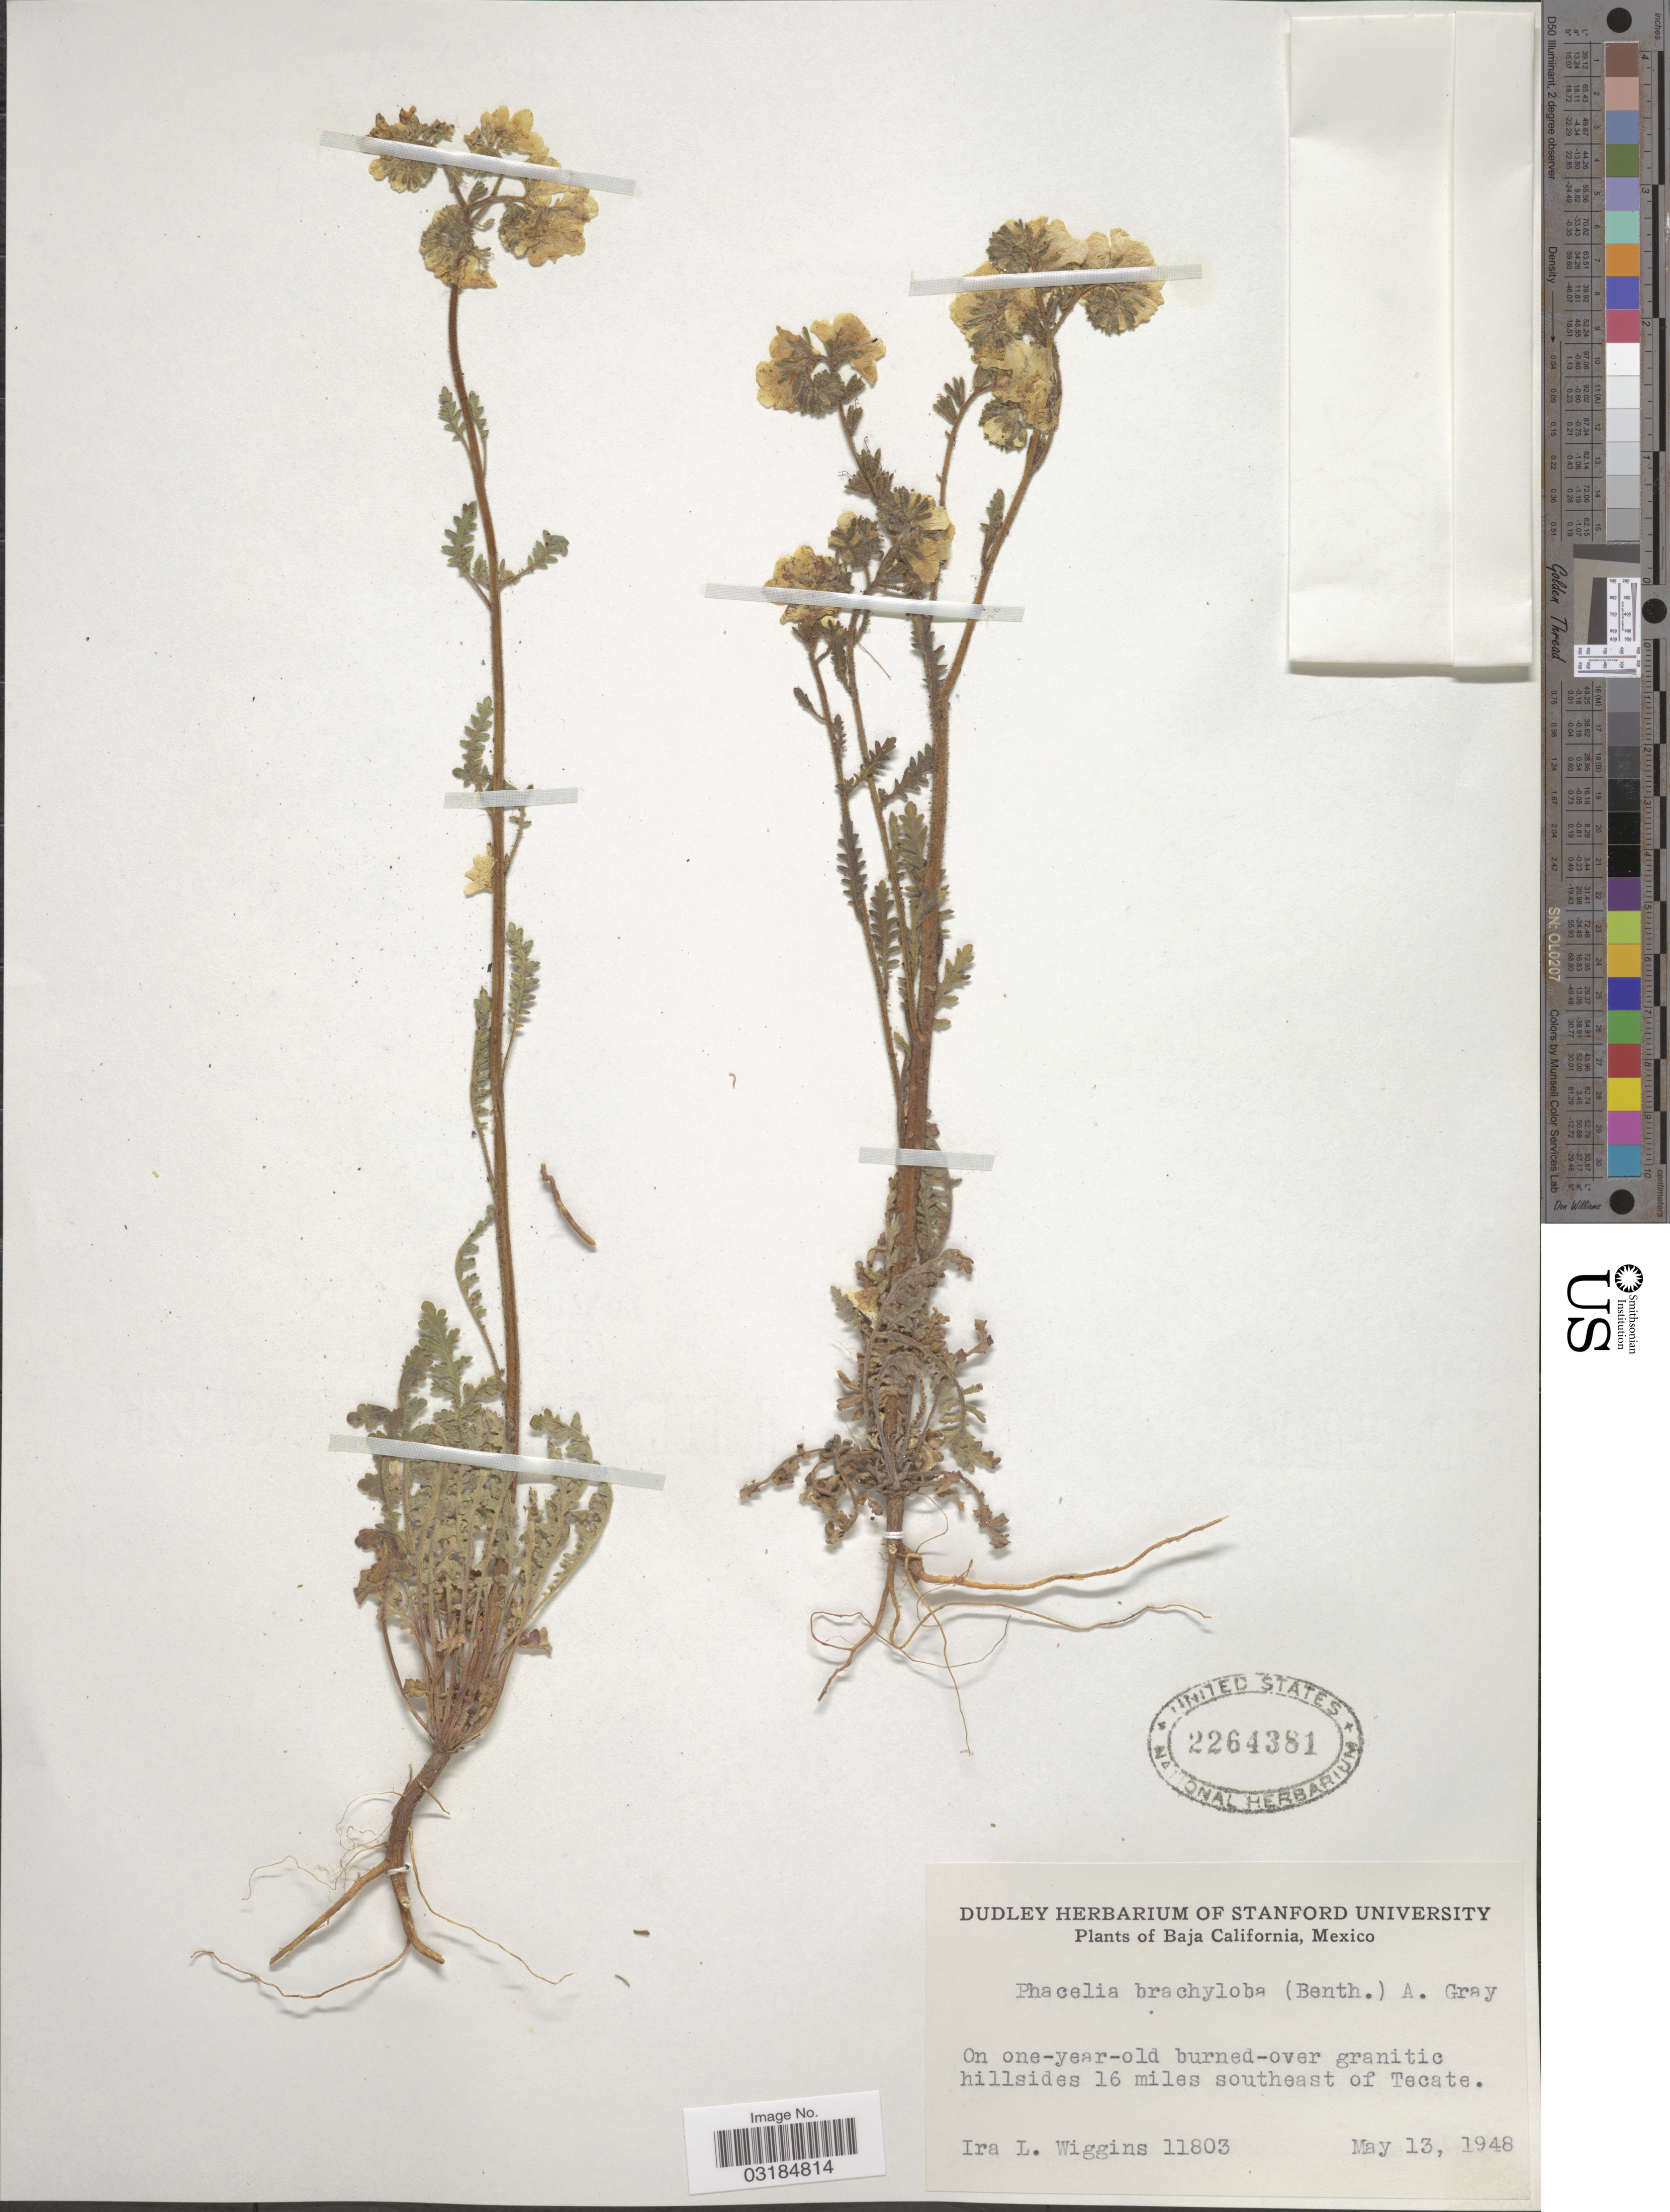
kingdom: Plantae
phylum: Tracheophyta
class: Magnoliopsida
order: Boraginales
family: Hydrophyllaceae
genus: Phacelia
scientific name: Phacelia brachyloba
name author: (Benth.) A. Gray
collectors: I. L. Wiggins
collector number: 11803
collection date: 1948-05-13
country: Mexico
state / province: Baja California Norte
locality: On one-year-old burned-over granitic hillsides 16 miles southeast of Tecate.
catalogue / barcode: US 2264381